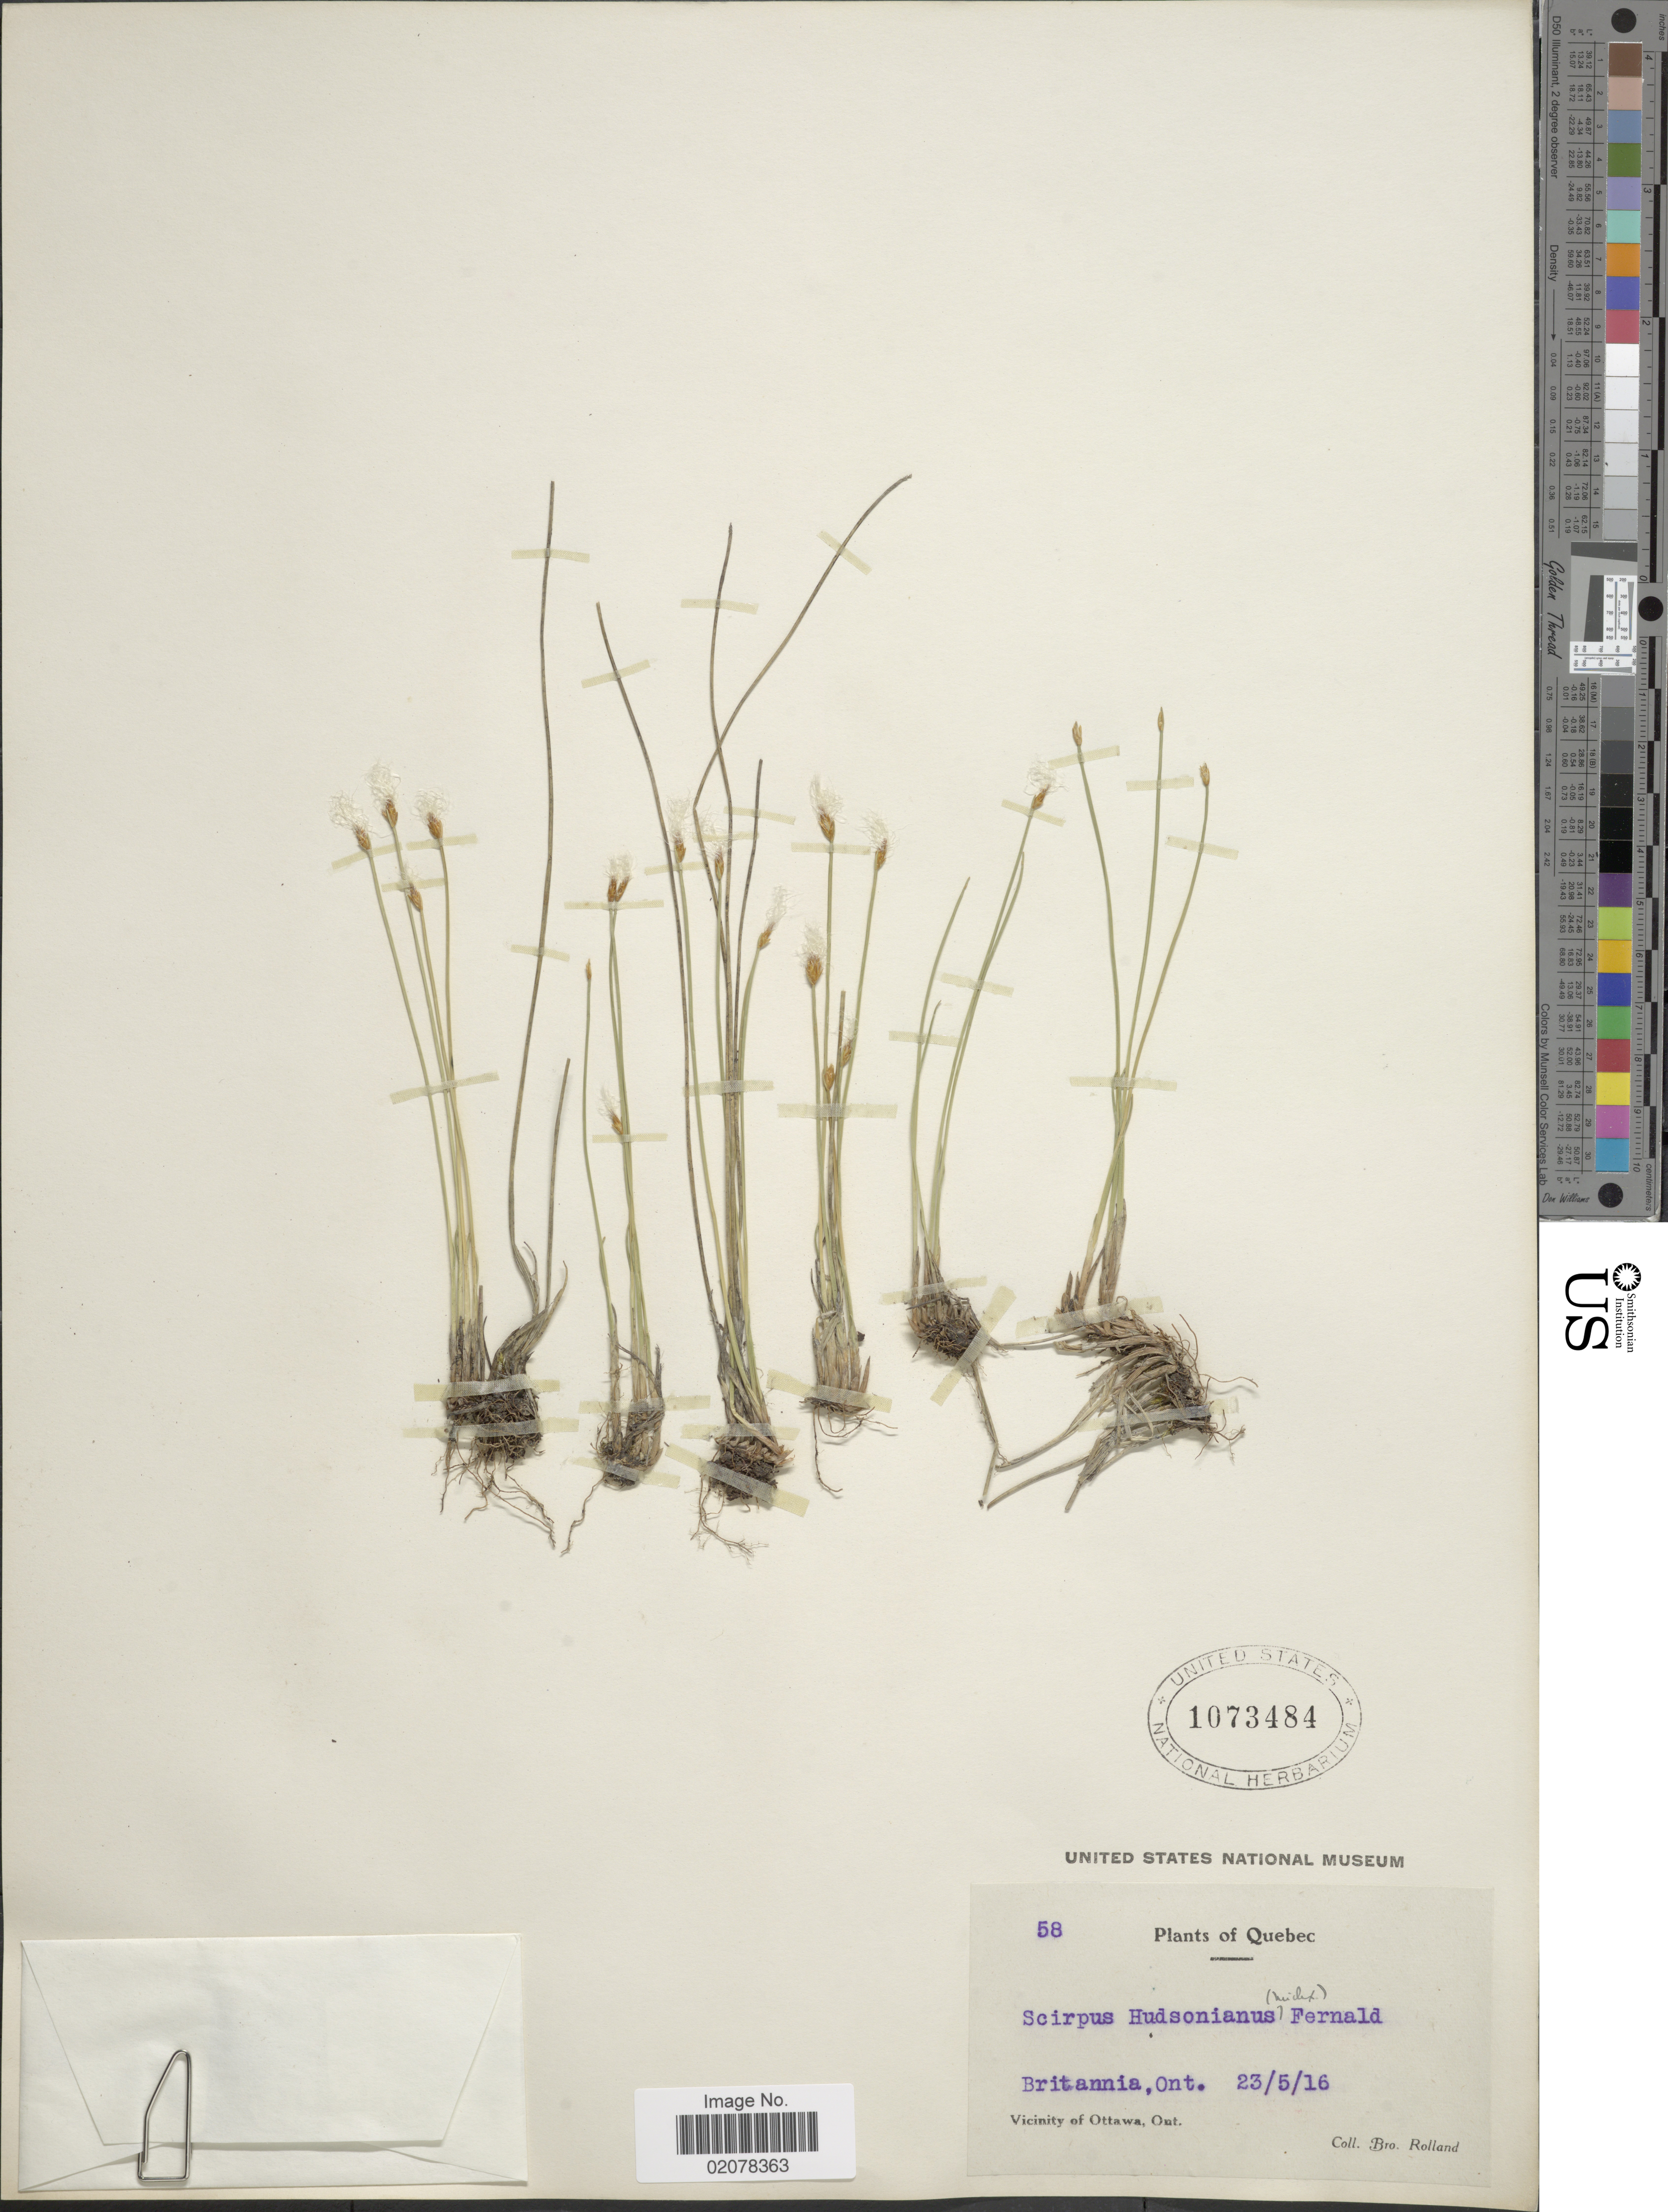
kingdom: Plantae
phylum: Tracheophyta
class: Liliopsida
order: Poales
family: Cyperaceae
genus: Trichophorum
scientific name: Trichophorum alpinum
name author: (L.) Pers.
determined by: Strong, M. T., (US), Smithsonian Institution - National Museum of Natural History (UNITED STATES)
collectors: B. Rolland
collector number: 58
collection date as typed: Transcribed d/m/y: 23/5/16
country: Canada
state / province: Ontario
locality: Britannia, vicinity of Ottawa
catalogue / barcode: US 1073484